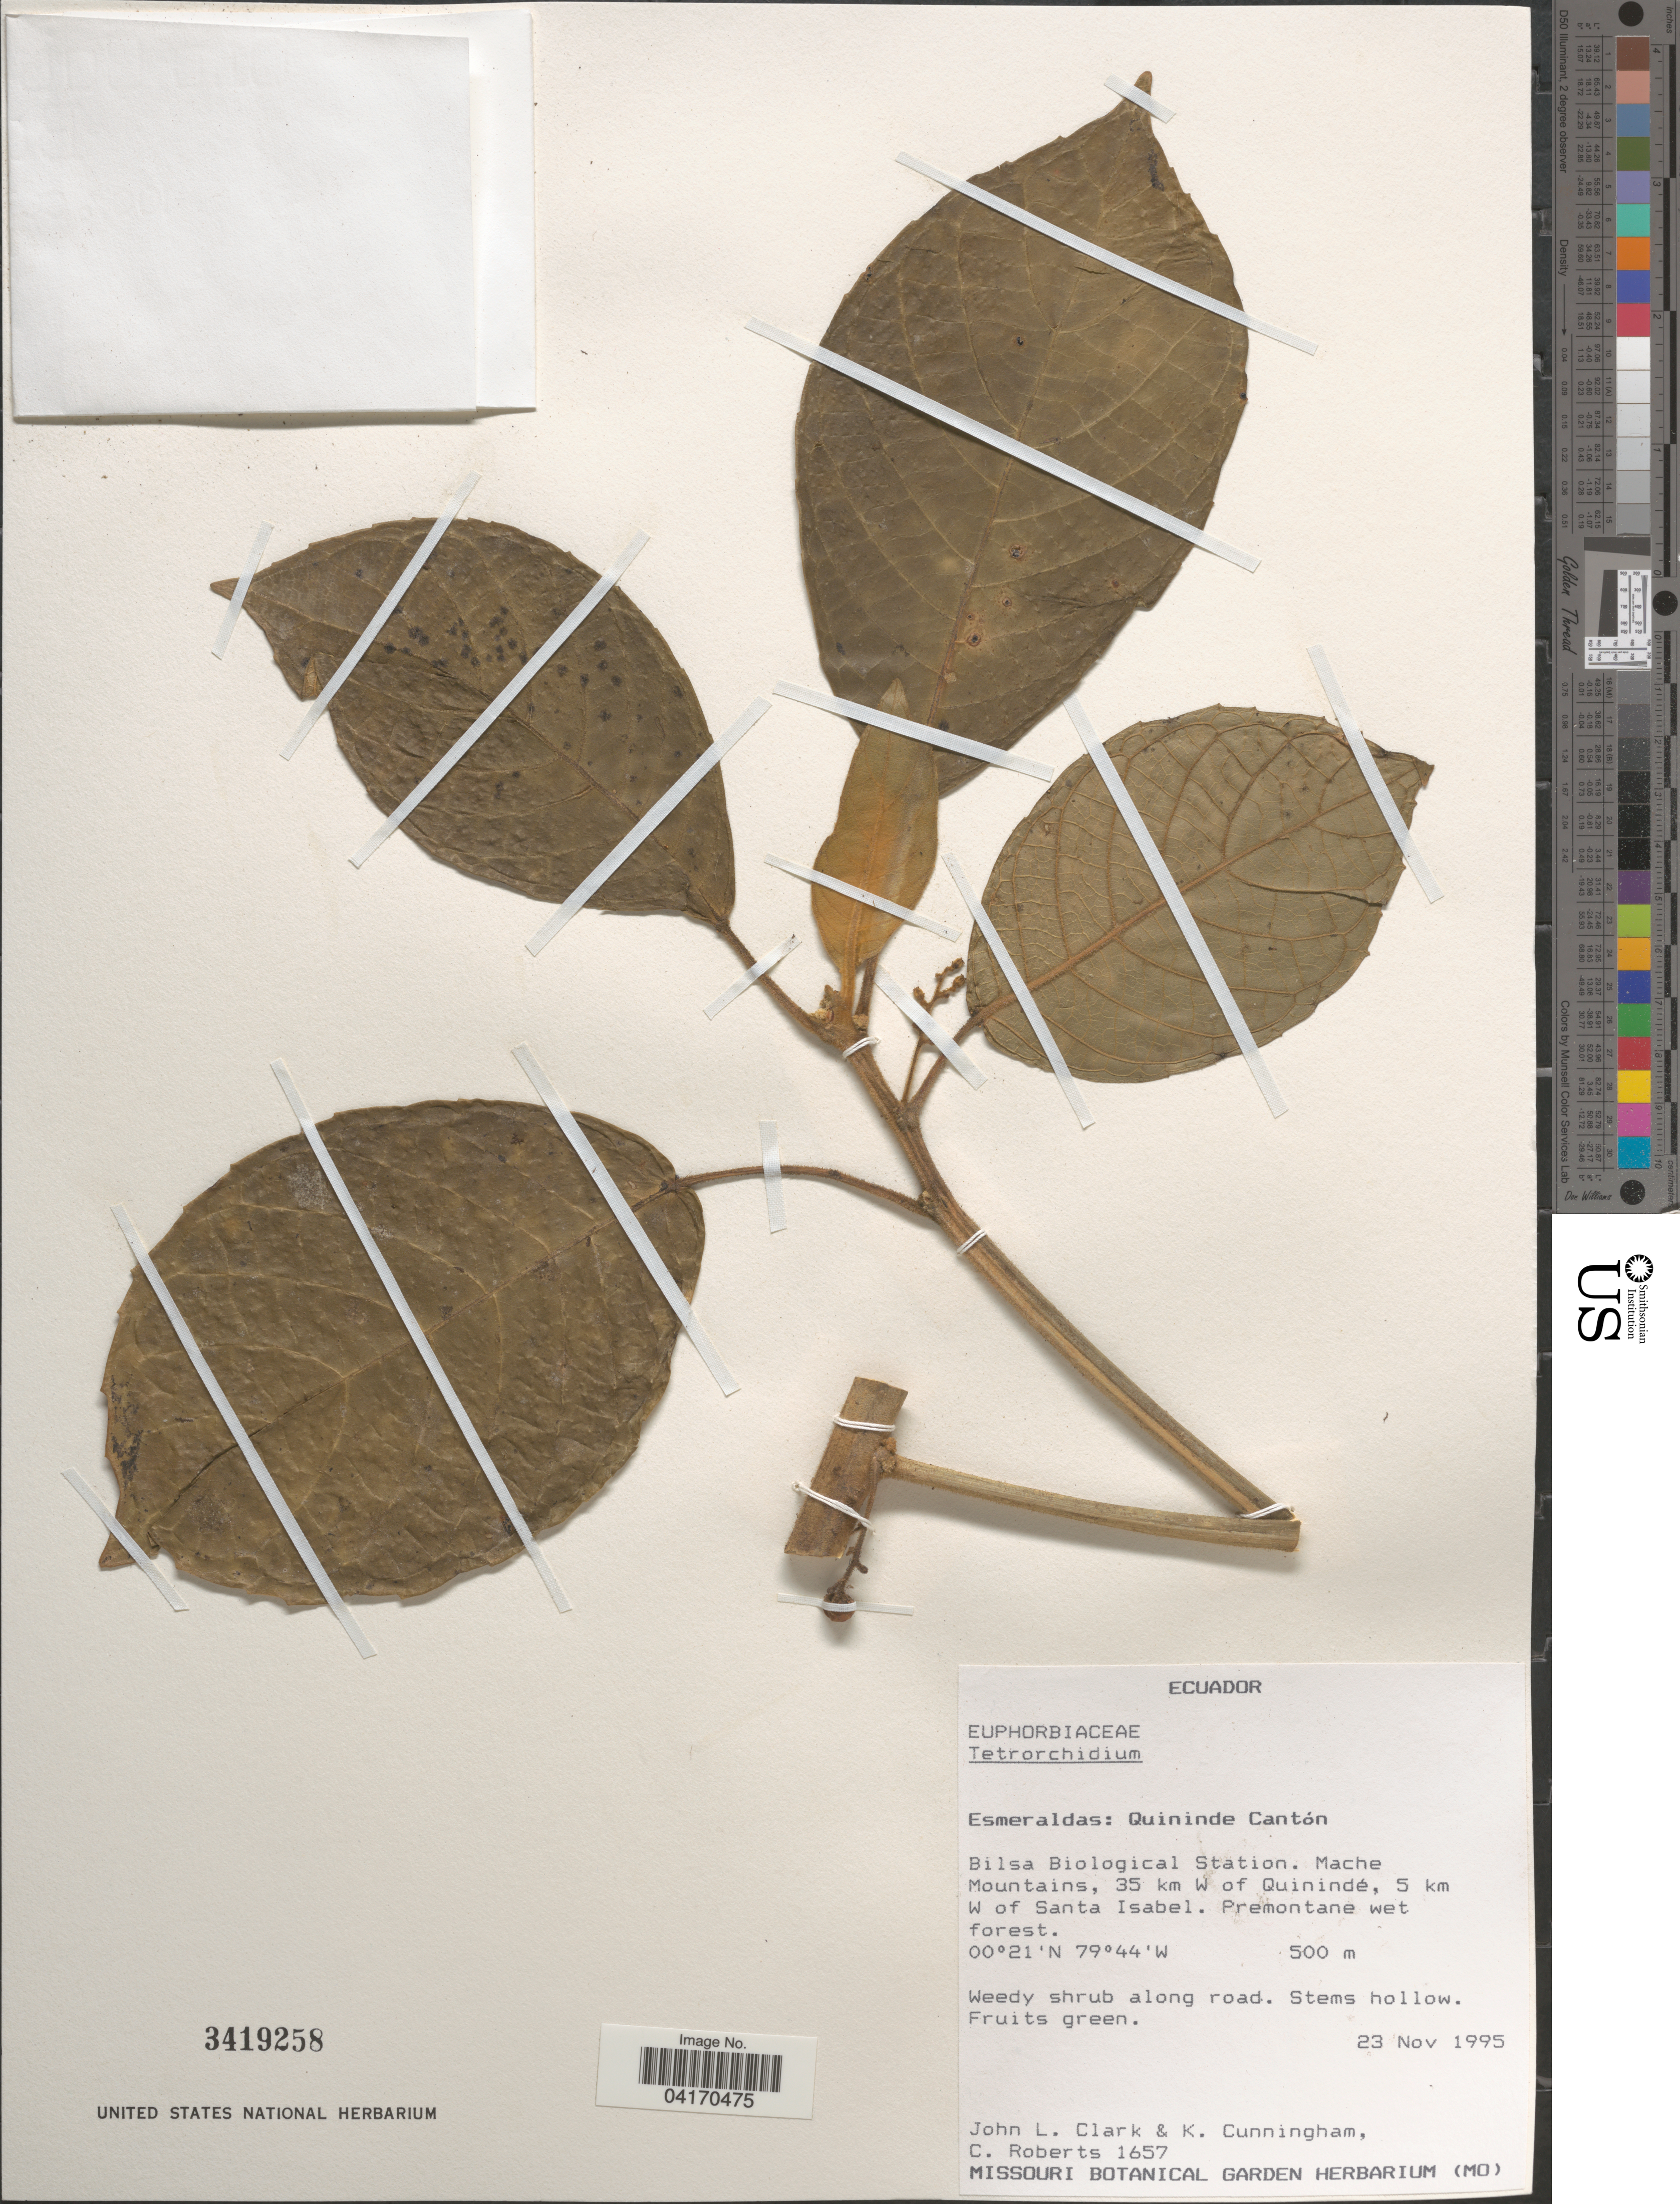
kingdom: Plantae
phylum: Tracheophyta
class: Magnoliopsida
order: Malpighiales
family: Euphorbiaceae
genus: Tetrorchidium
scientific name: Tetrorchidium sp.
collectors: J. L. Clark, K. Cunningham & C. Roberts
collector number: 1657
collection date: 1995-11-23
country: Ecuador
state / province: Esmeraldas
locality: Quininde Cantón. Bilsa Biological Station. Mache Mountains, 35 km W of Quinindé, 5 km W of Santa Isabel.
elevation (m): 500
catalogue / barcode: US 3419258